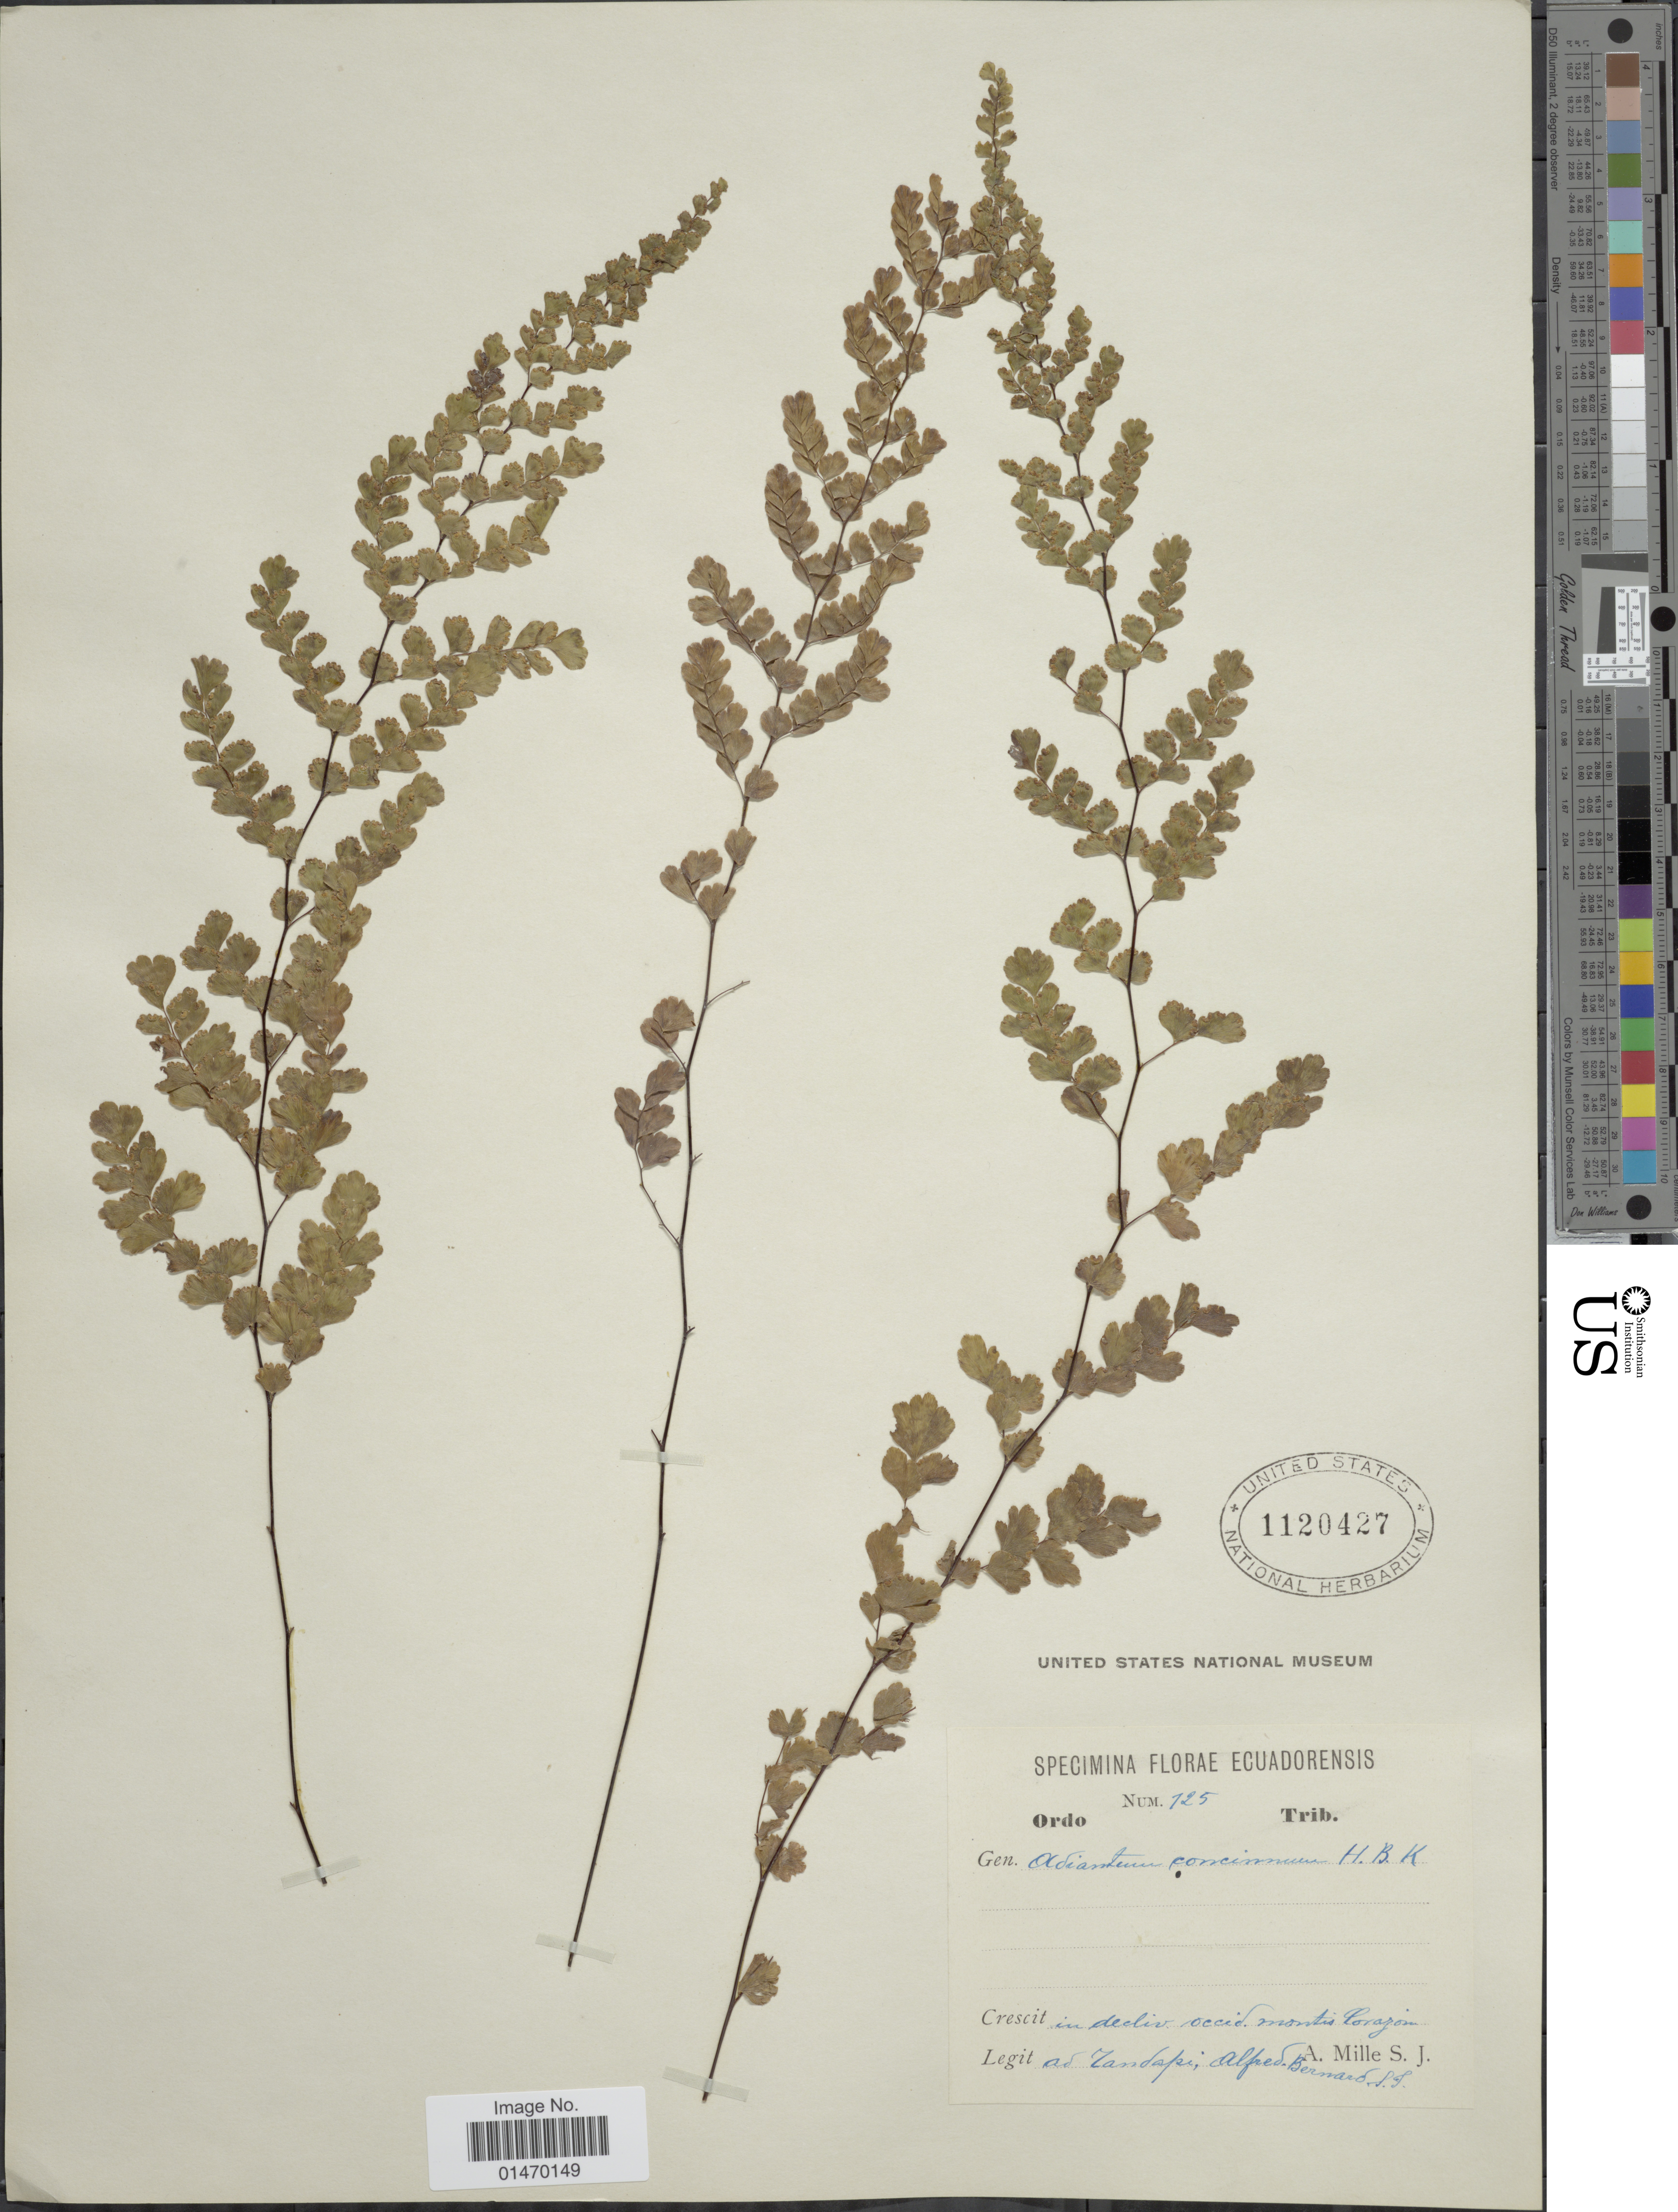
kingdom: Plantae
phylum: Tracheophyta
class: Polypodiopsida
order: Polypodiales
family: Pteridaceae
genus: Adiantum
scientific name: Adiantum concinnum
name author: Humb. & Bonpl. ex Willd.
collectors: A. Mille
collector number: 725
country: Ecuador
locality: In declio Occid. Montis Corazon.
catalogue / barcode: US 1120427